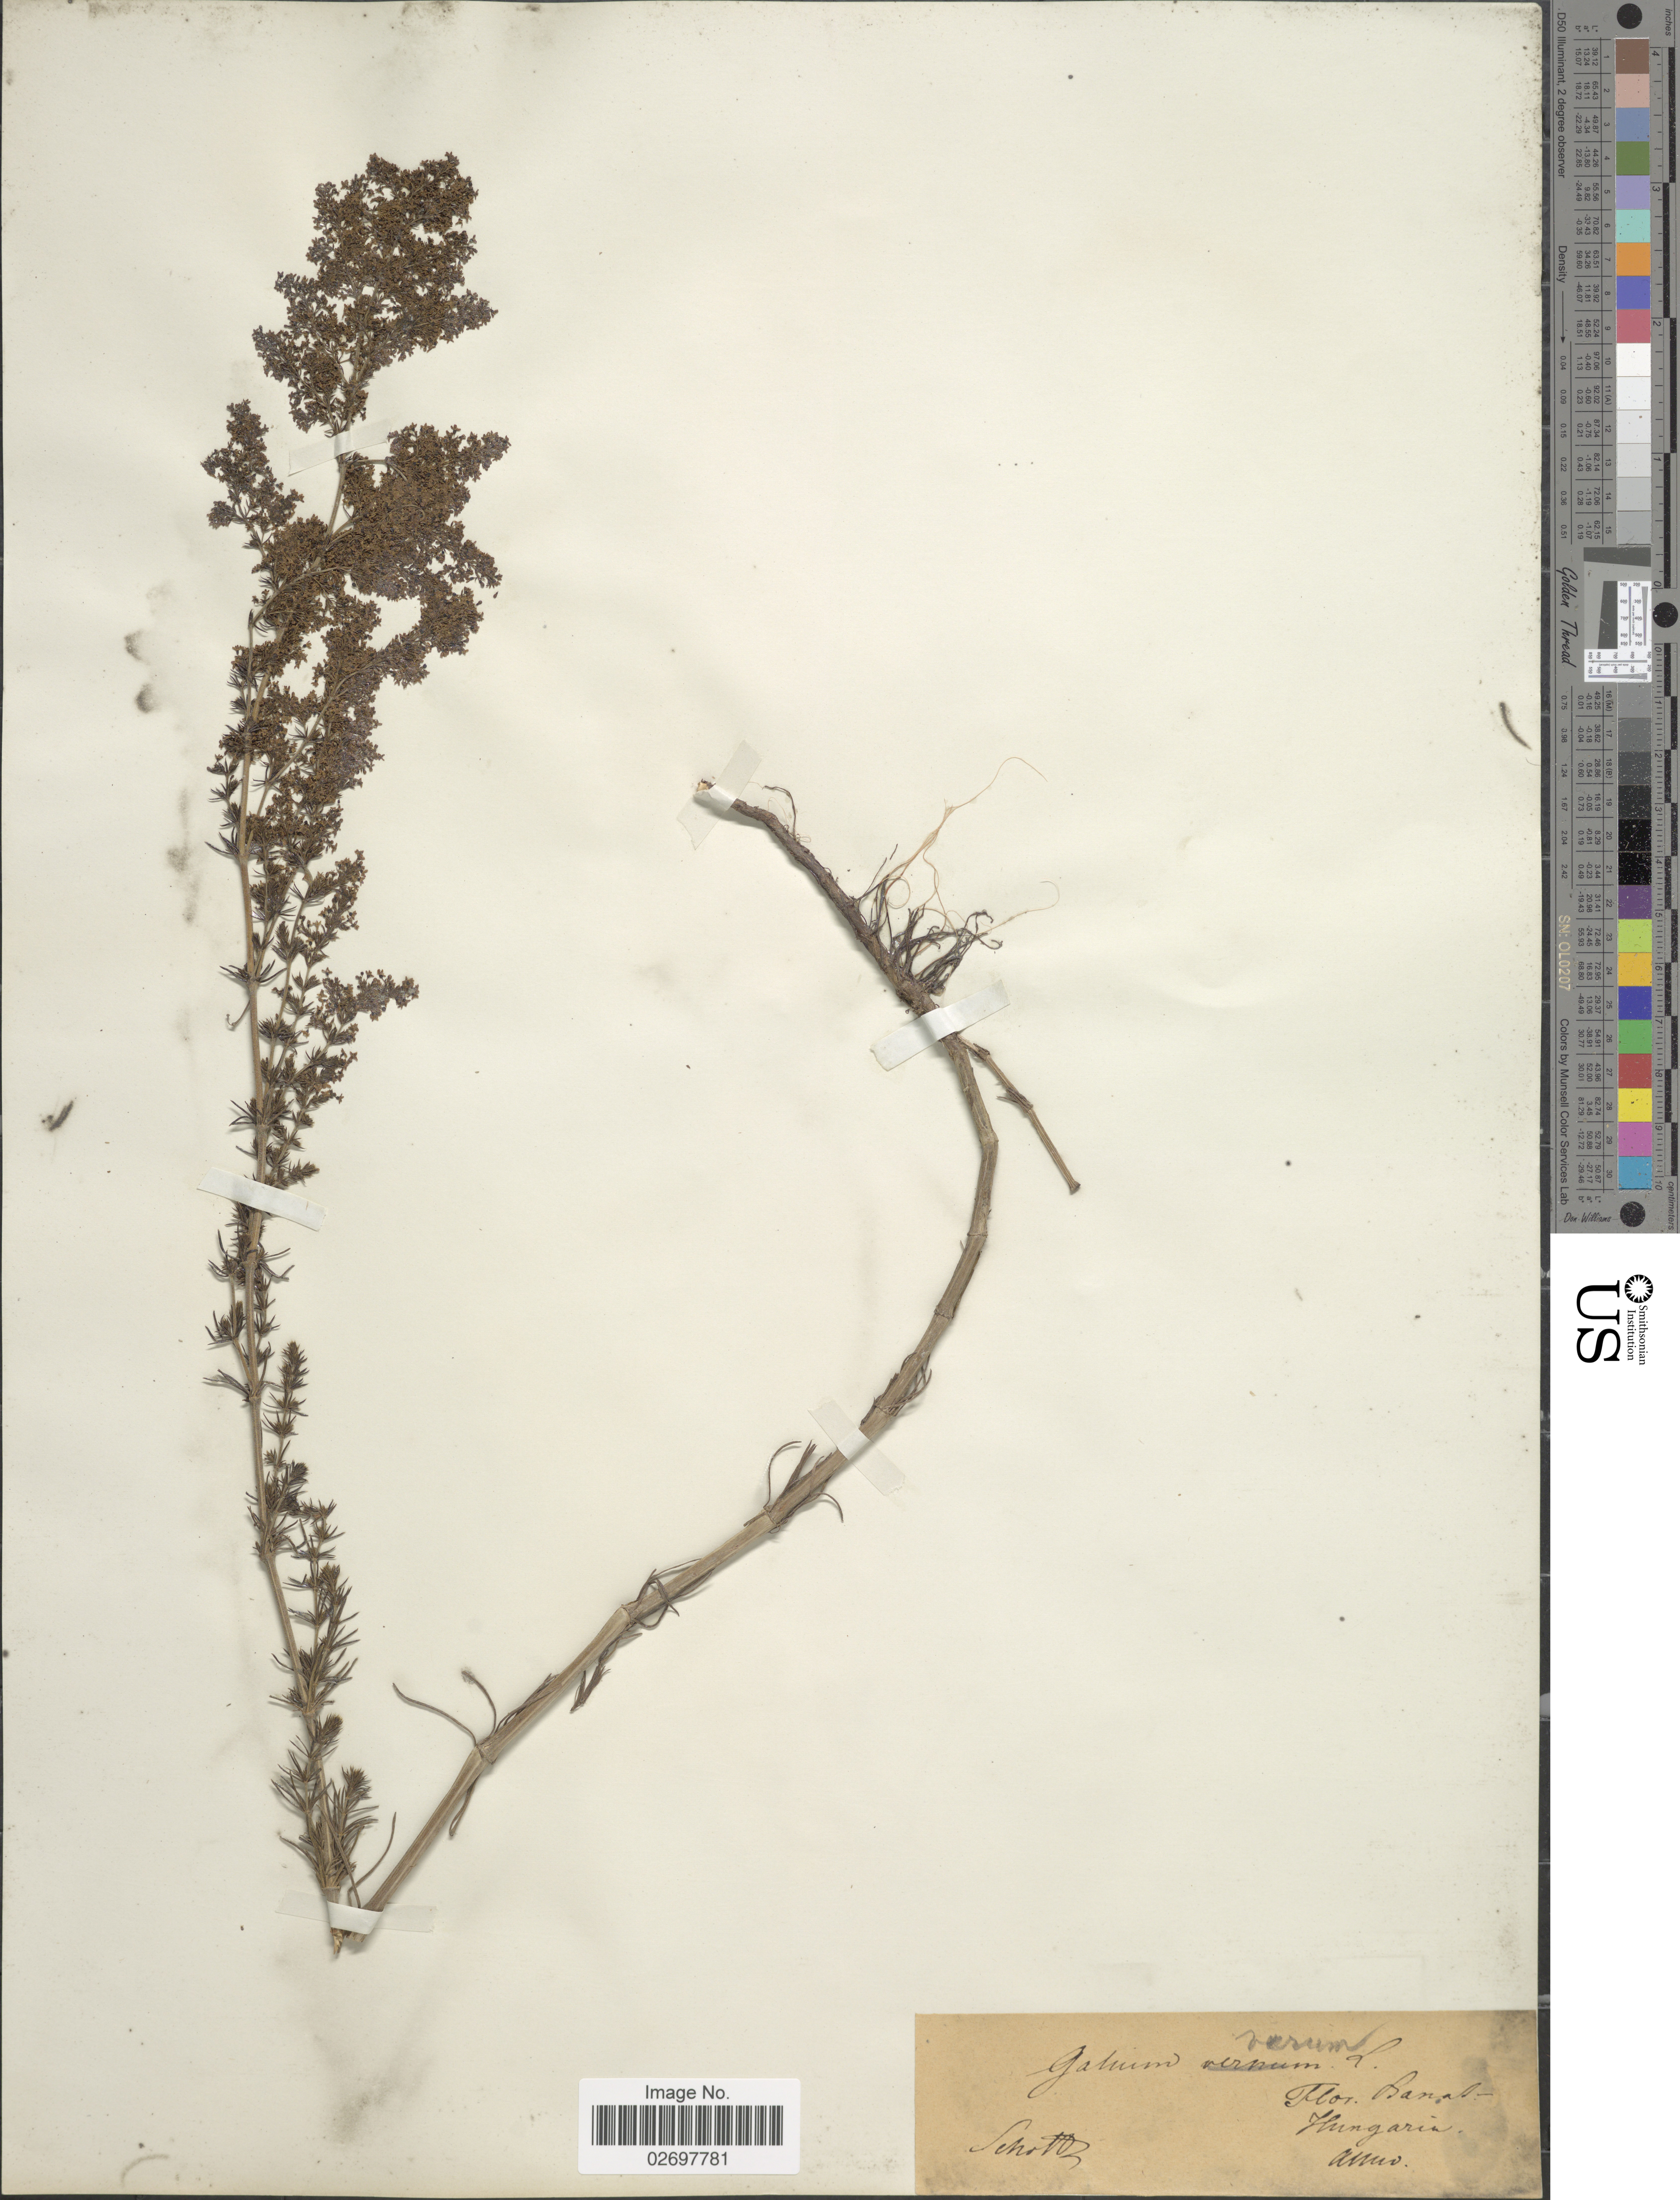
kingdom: Plantae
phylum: Tracheophyta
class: Magnoliopsida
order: Gentianales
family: Rubiaceae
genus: Galium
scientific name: Galium verum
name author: L.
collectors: Schott, --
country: Romania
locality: Flor. Banat, Hungaria